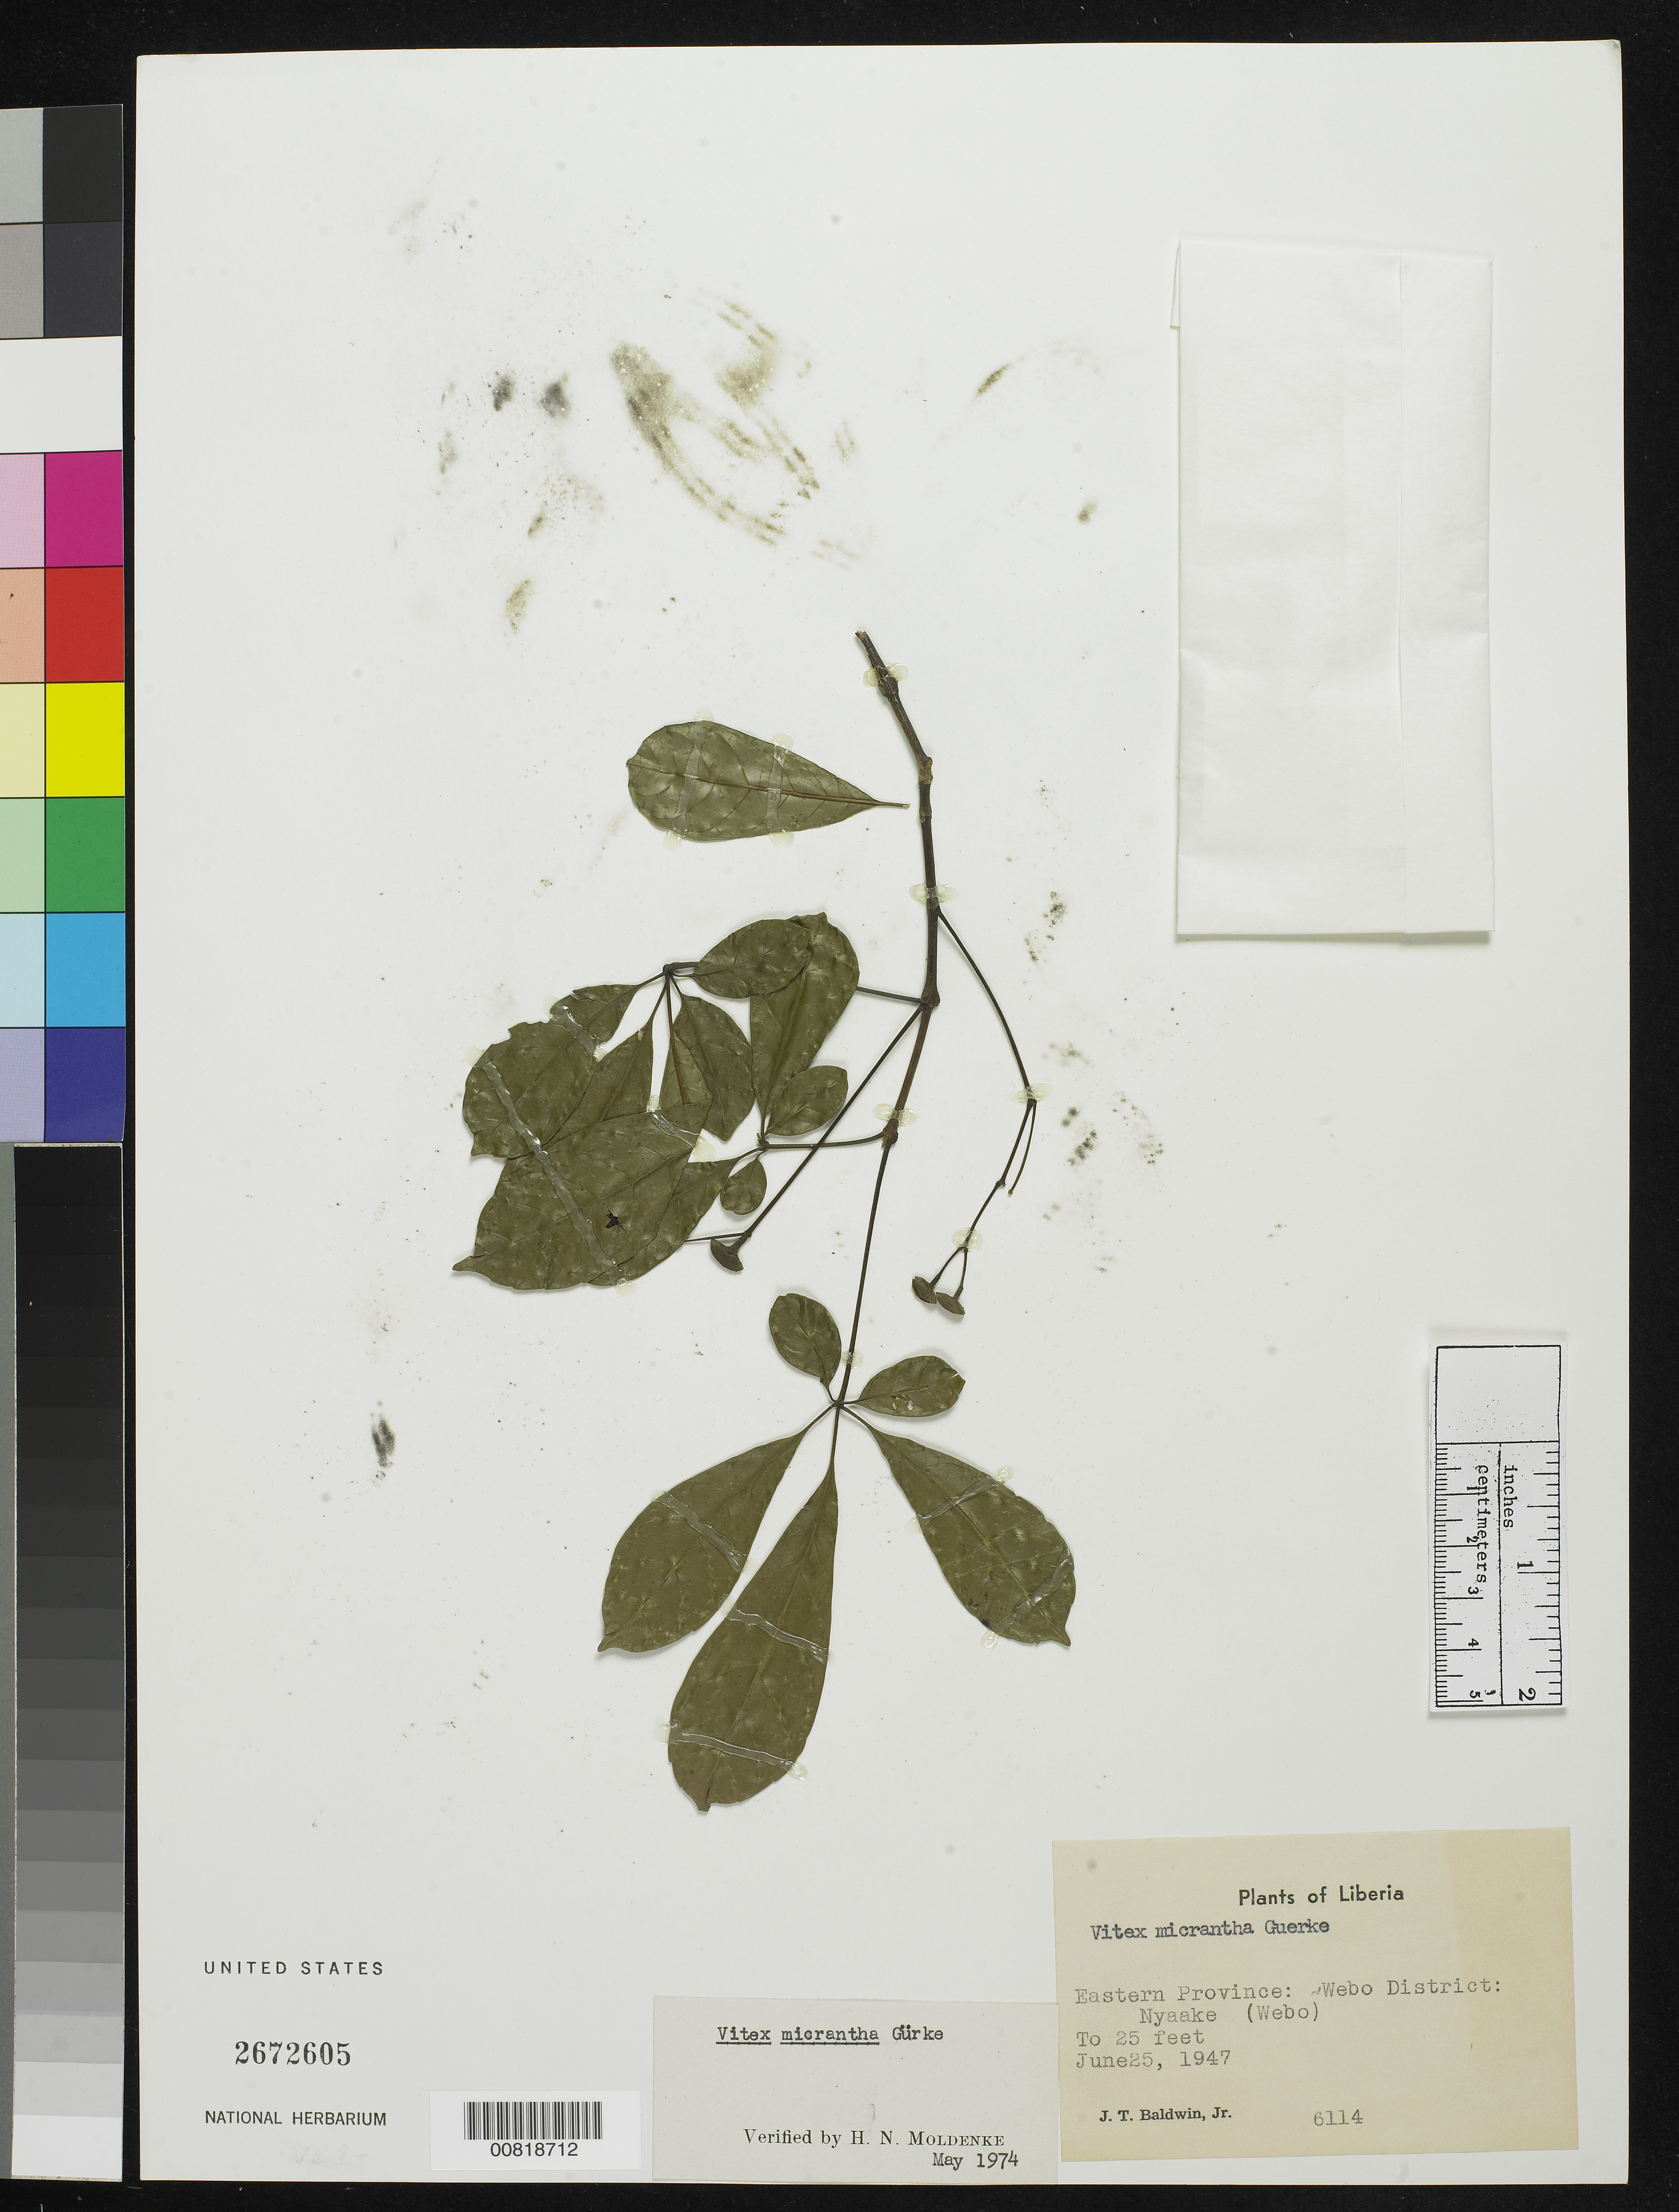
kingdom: Plantae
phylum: Tracheophyta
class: Magnoliopsida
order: Lamiales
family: Lamiaceae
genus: Vitex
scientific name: Vitex micrantha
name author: Gürke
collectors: J. T. Baldwin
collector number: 6114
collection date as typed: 25 Jun 1947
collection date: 1947-06-25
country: Liberia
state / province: River Gee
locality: Eastern Province: Webo District, Nyaake (Webo)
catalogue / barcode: US 2672605